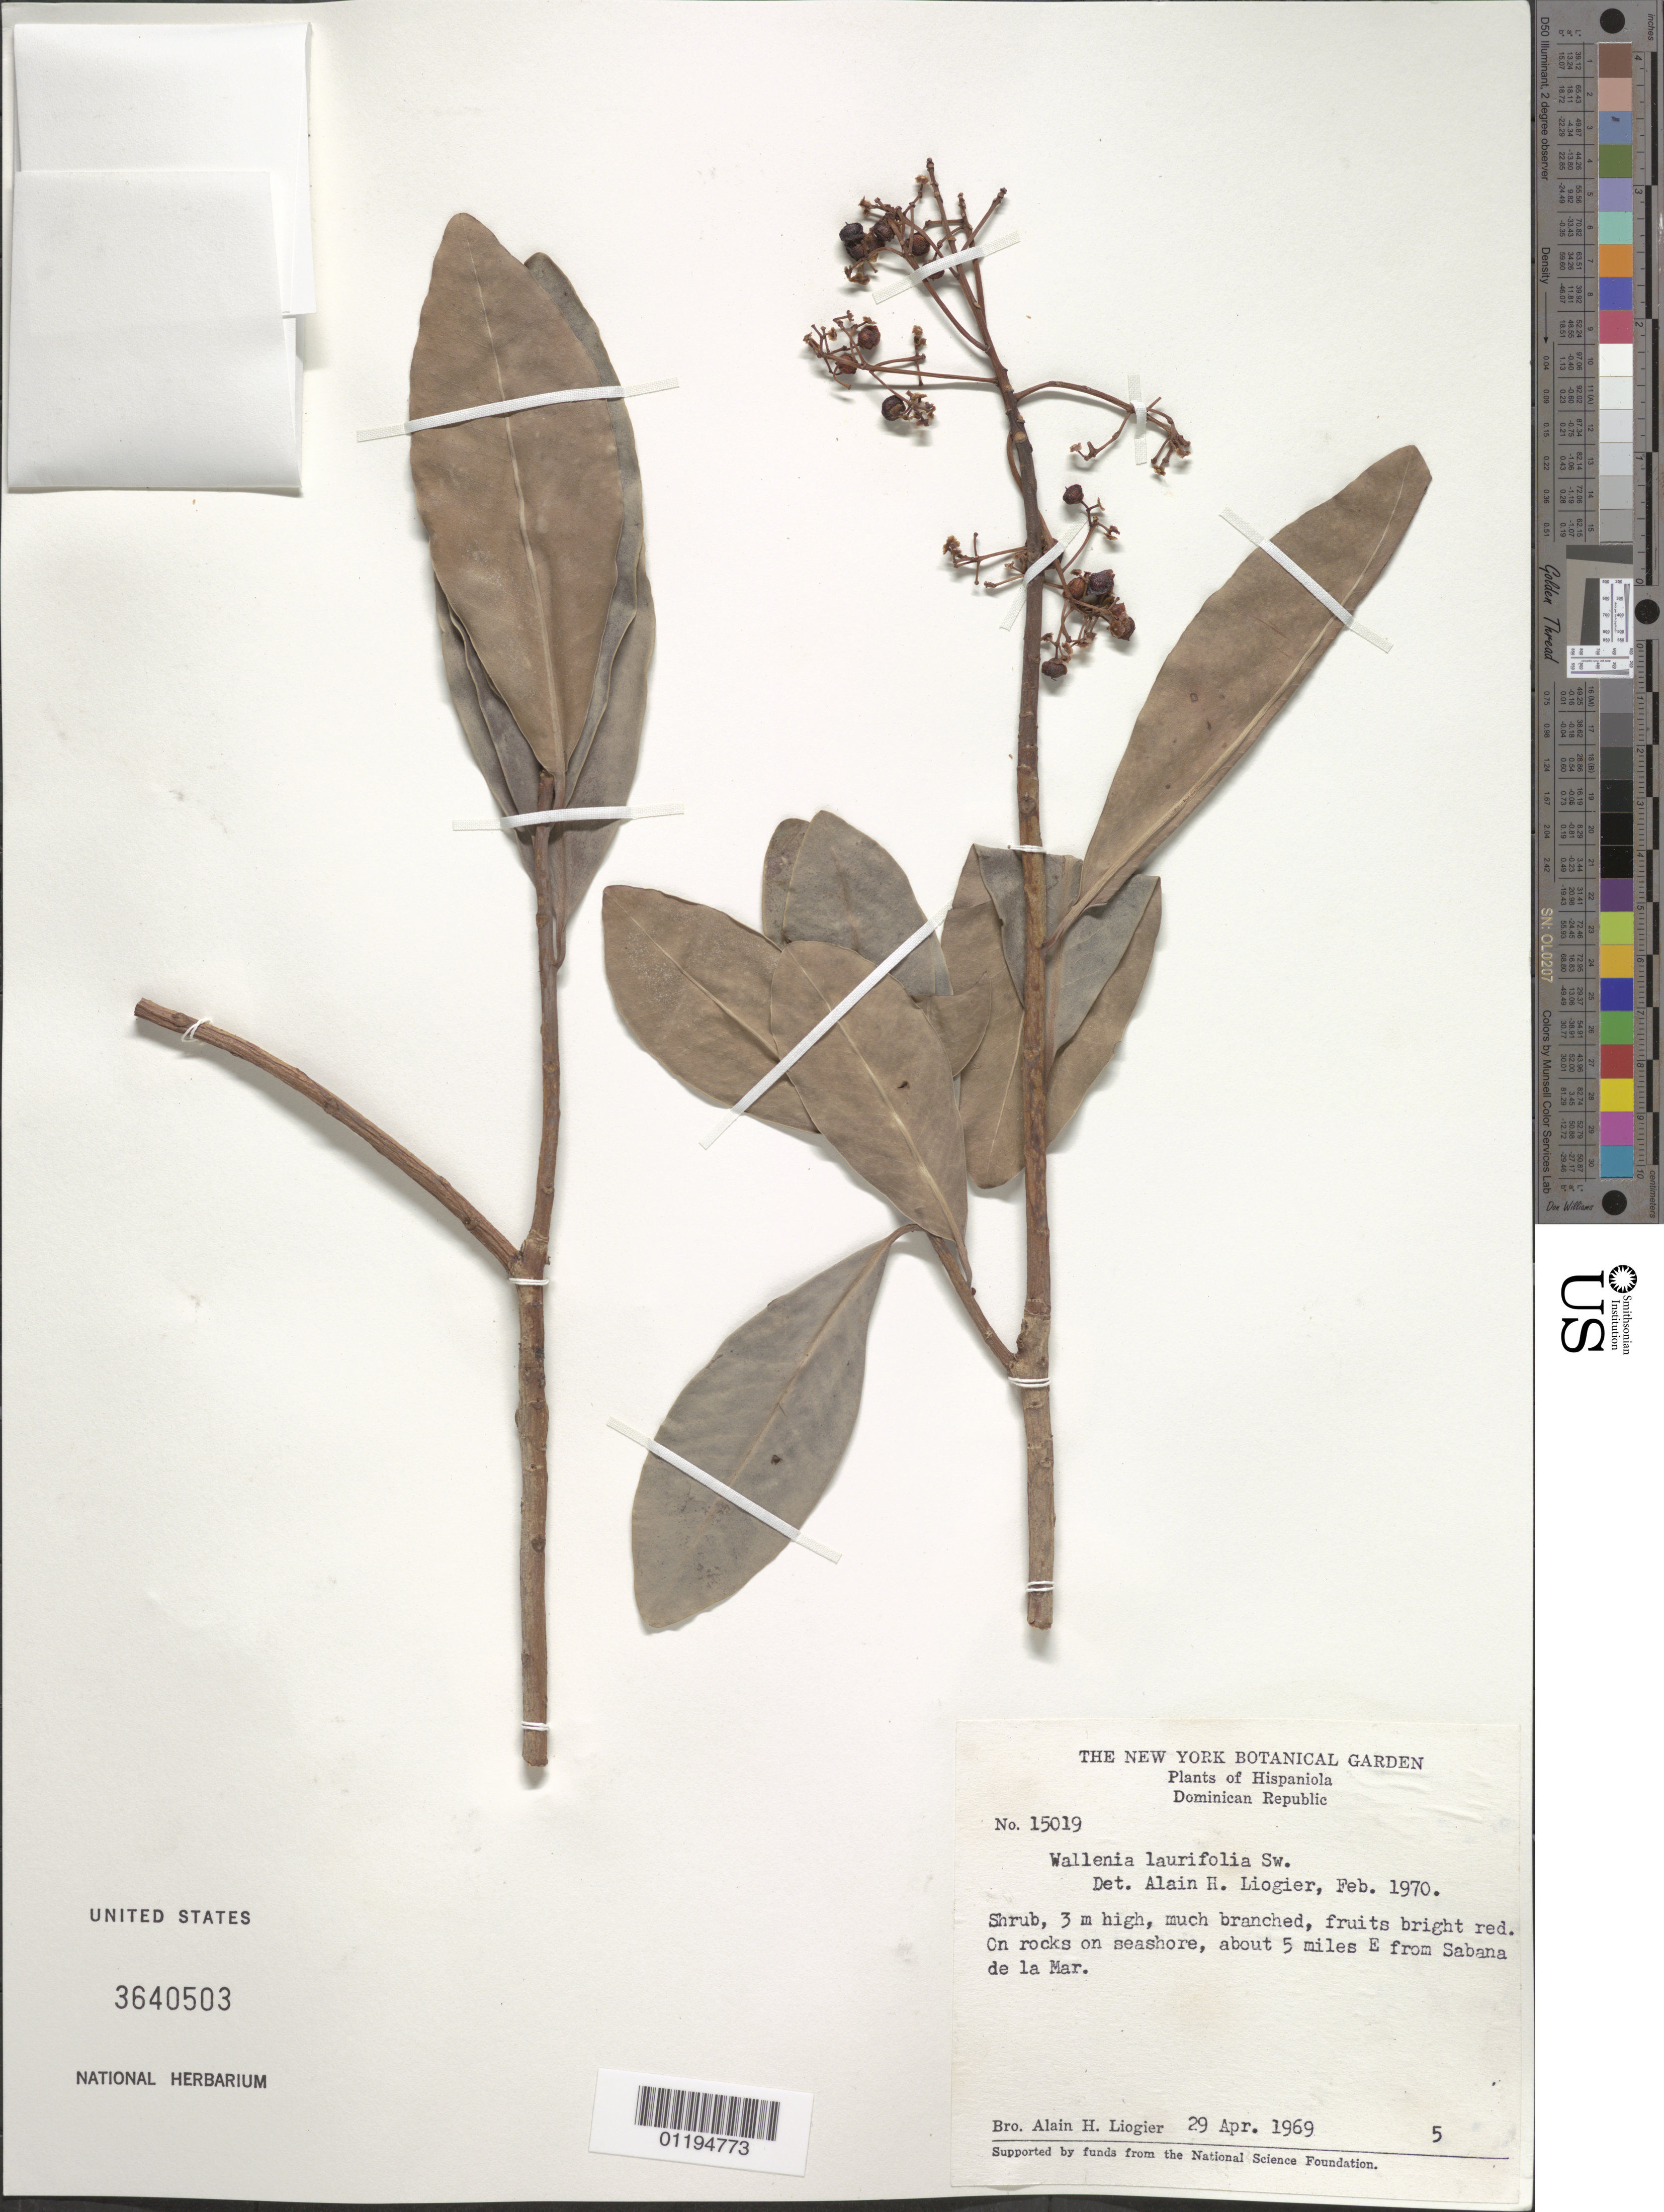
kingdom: Plantae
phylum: Tracheophyta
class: Magnoliopsida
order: Ericales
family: Primulaceae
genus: Wallenia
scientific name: Wallenia laurifolia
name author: Sw.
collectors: A. H. Liogier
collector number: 15019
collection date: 1969-04-29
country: Dominican Republic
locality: on rocks on seashore, about 5 miles E of Sabana de la Mar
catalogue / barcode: US 3640503